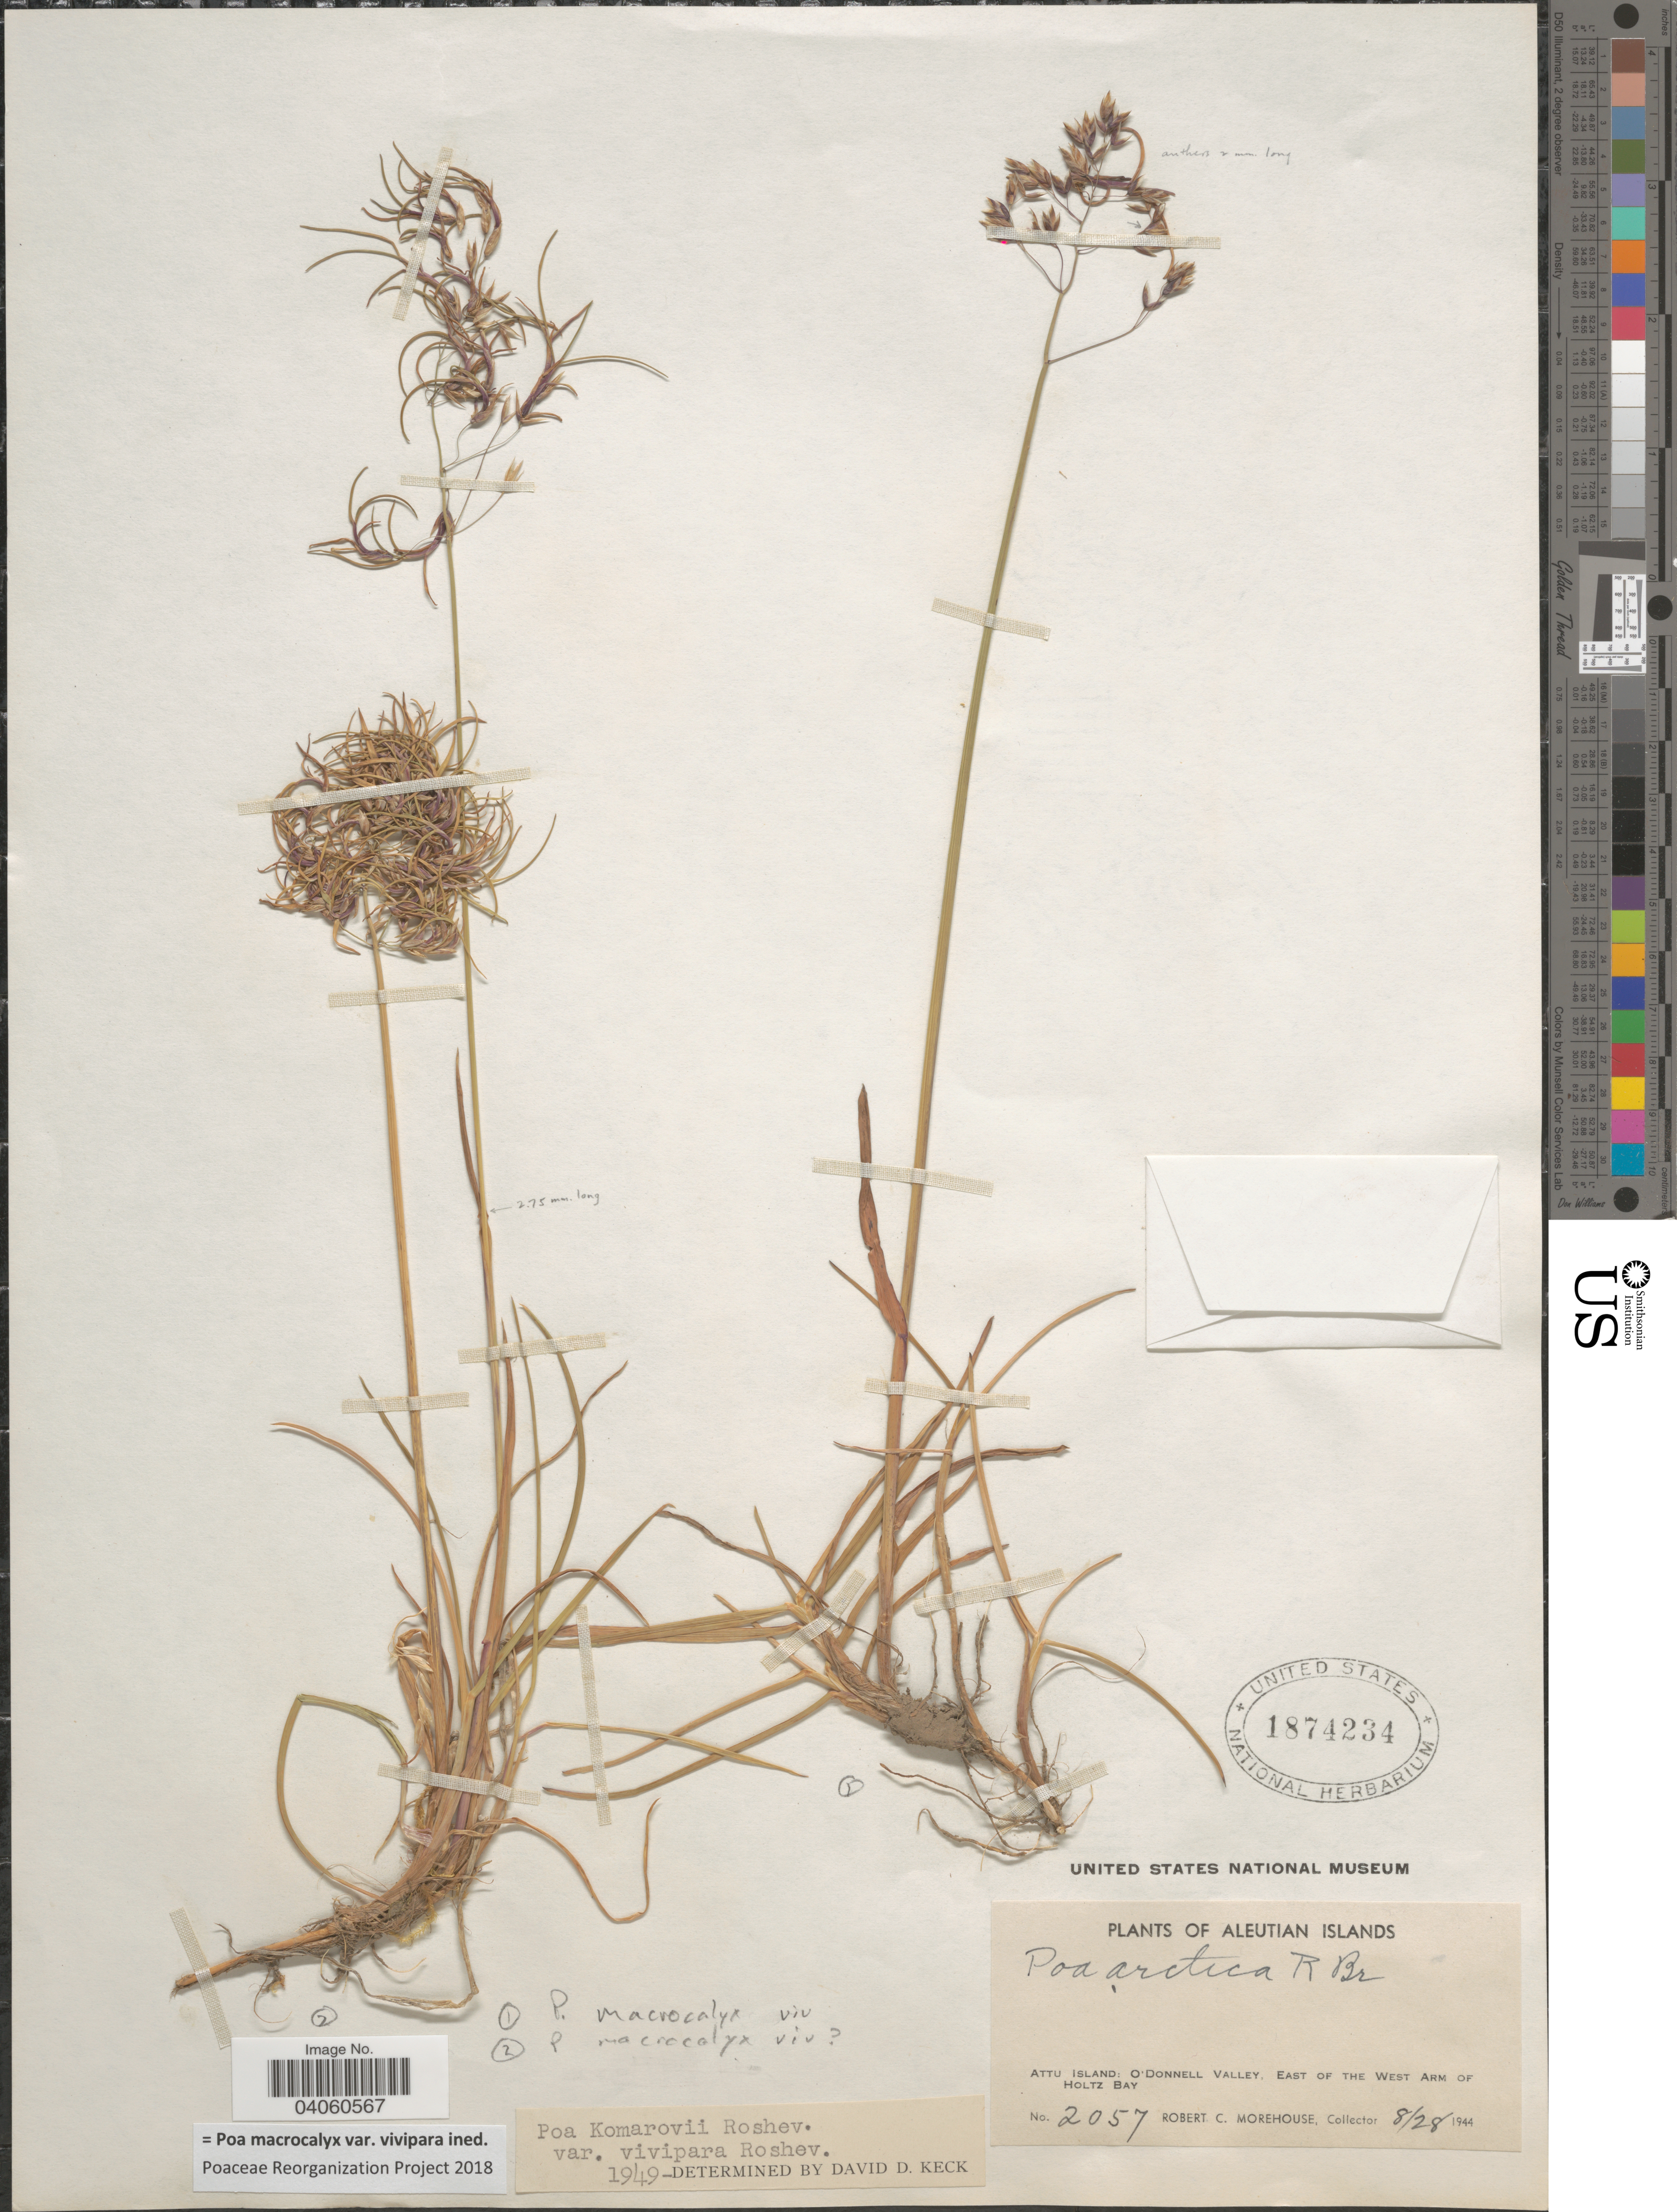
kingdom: Plantae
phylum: Tracheophyta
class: Liliopsida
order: Poales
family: Poaceae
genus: Poa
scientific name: Poa macrocalyx var. vivipara ined.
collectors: R. Morehouse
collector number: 2057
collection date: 1944-08-28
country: United States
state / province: Alaska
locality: Aleutian Islands. Attu Island: O'Donnell Valley, East of the West Arm of Holtz Bay.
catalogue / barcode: US 1874234